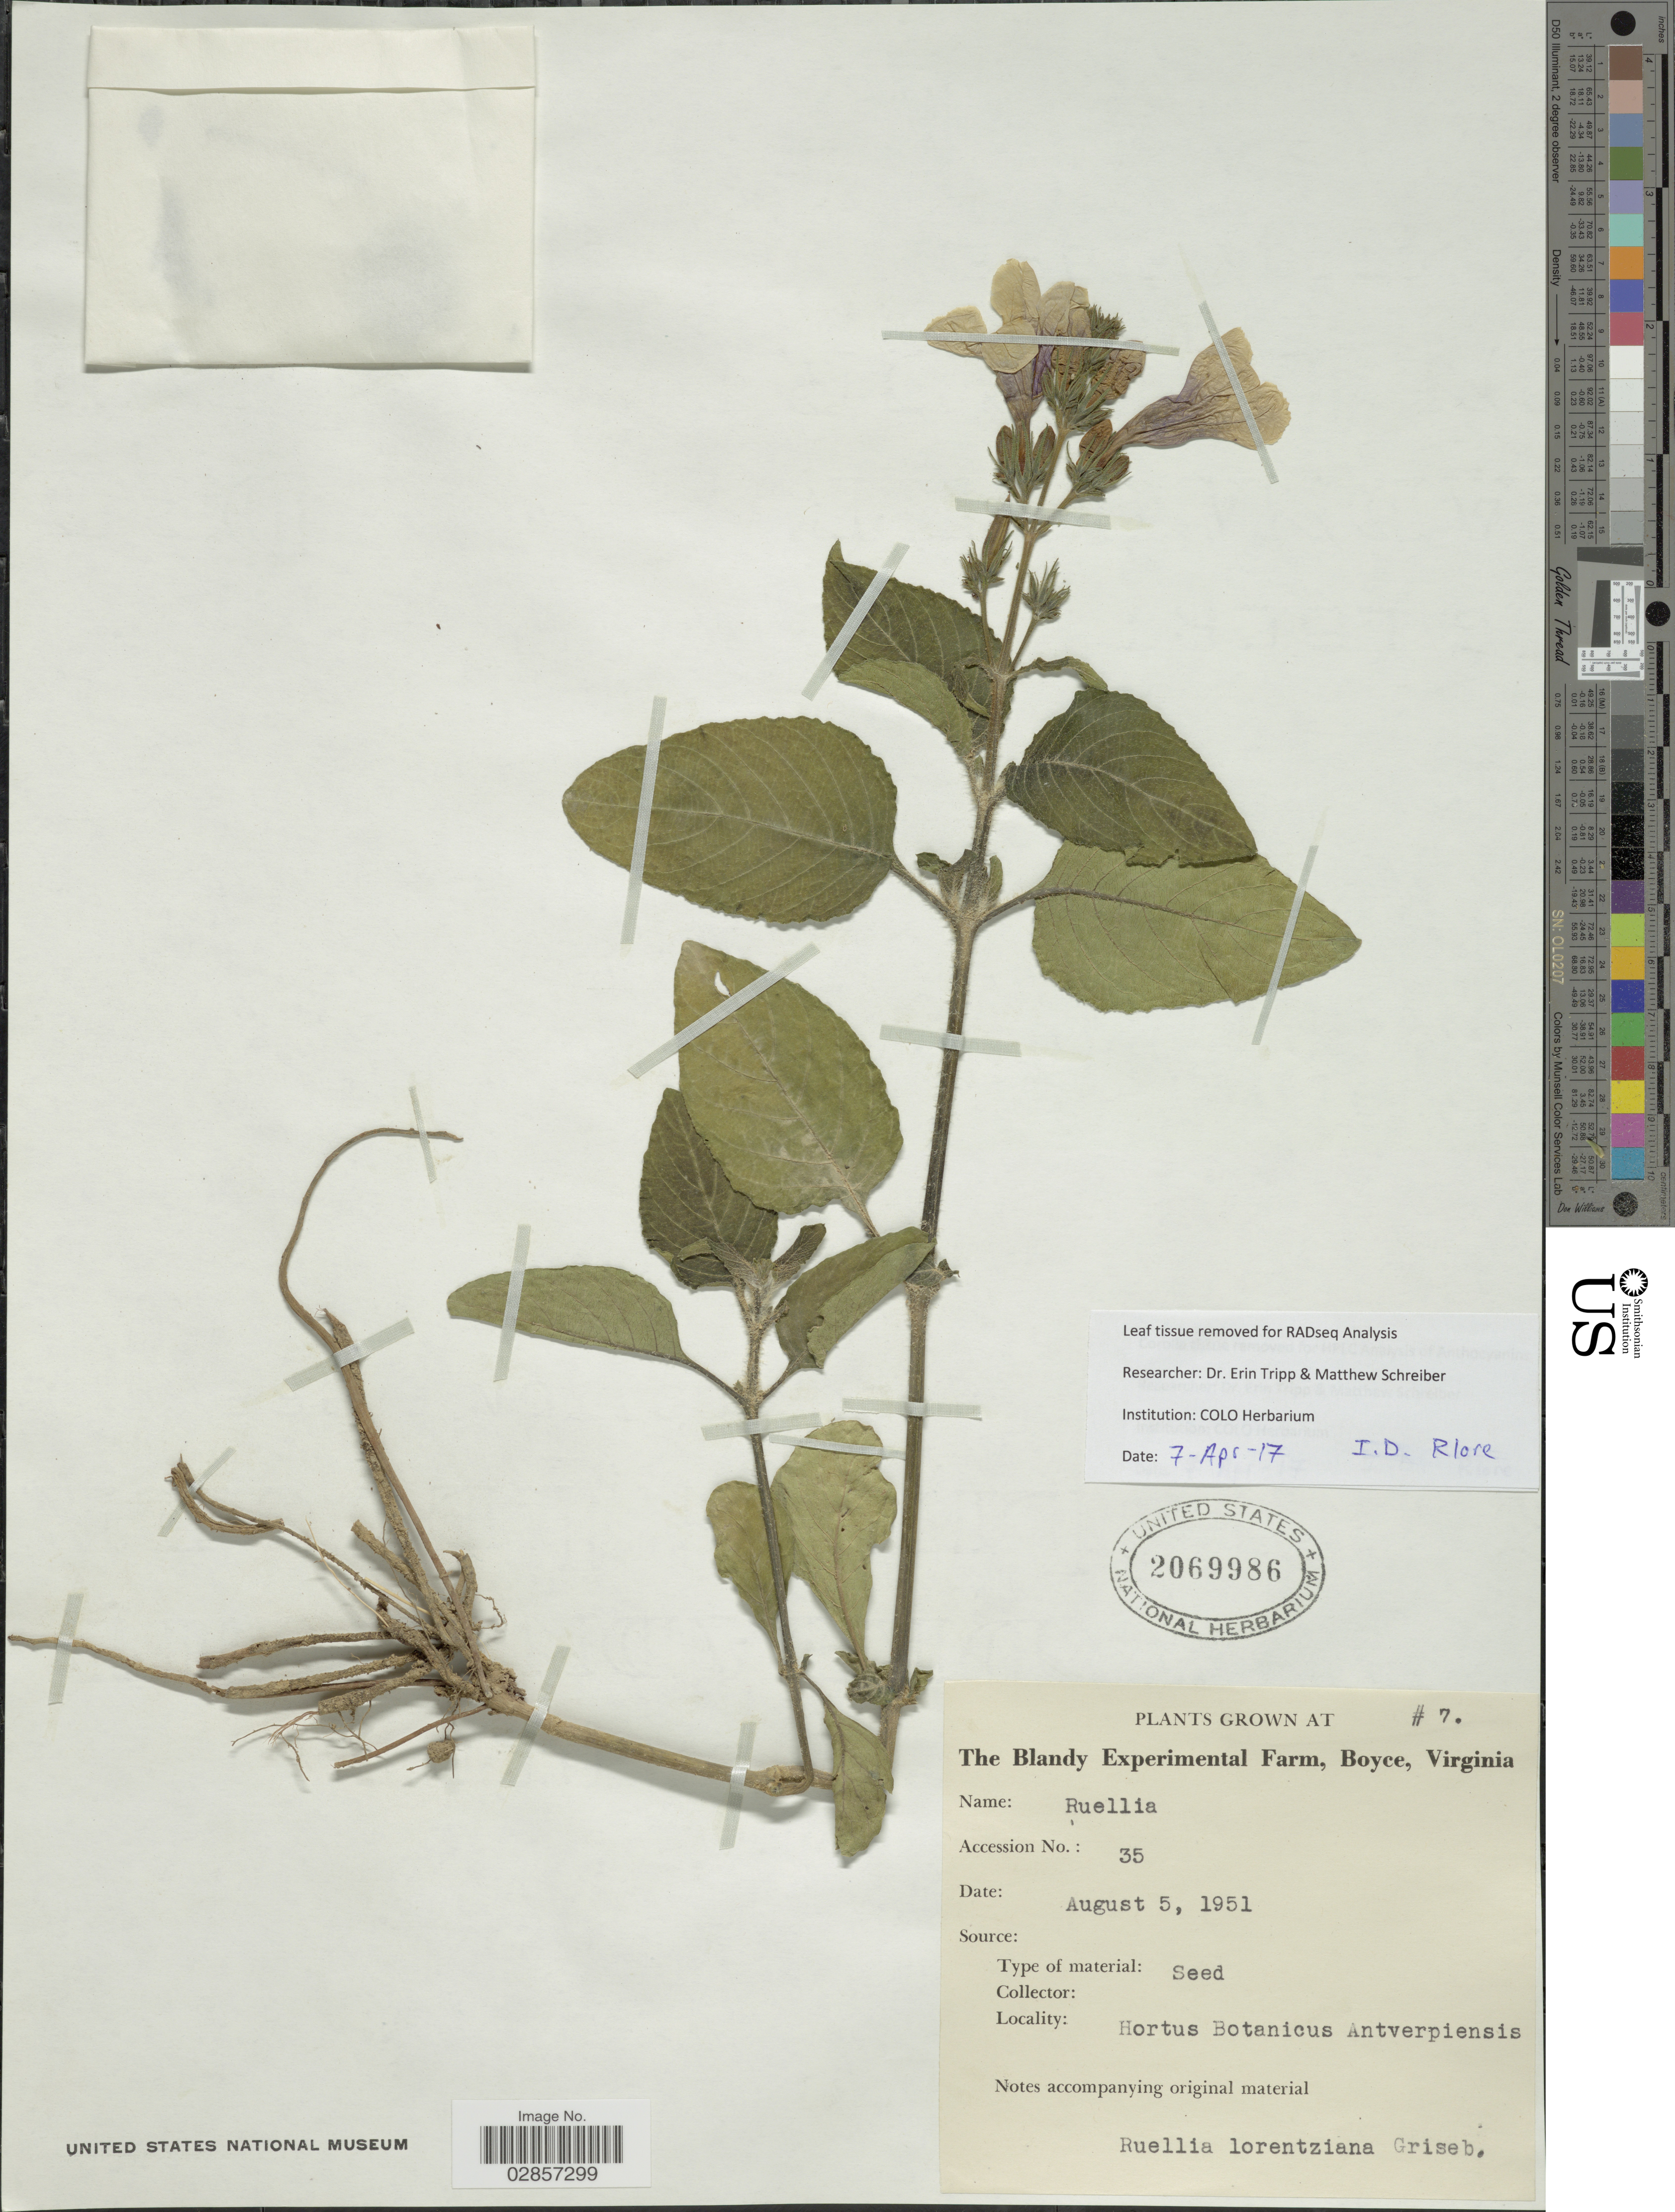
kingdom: Plantae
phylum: Tracheophyta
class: Magnoliopsida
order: Lamiales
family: Acanthaceae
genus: Ruellia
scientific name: Ruellia lorentziana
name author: Griseb.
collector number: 7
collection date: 1951-08-05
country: United States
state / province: Virginia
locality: The Blandy Experimental Farm, Boyce.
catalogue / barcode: US 2069986